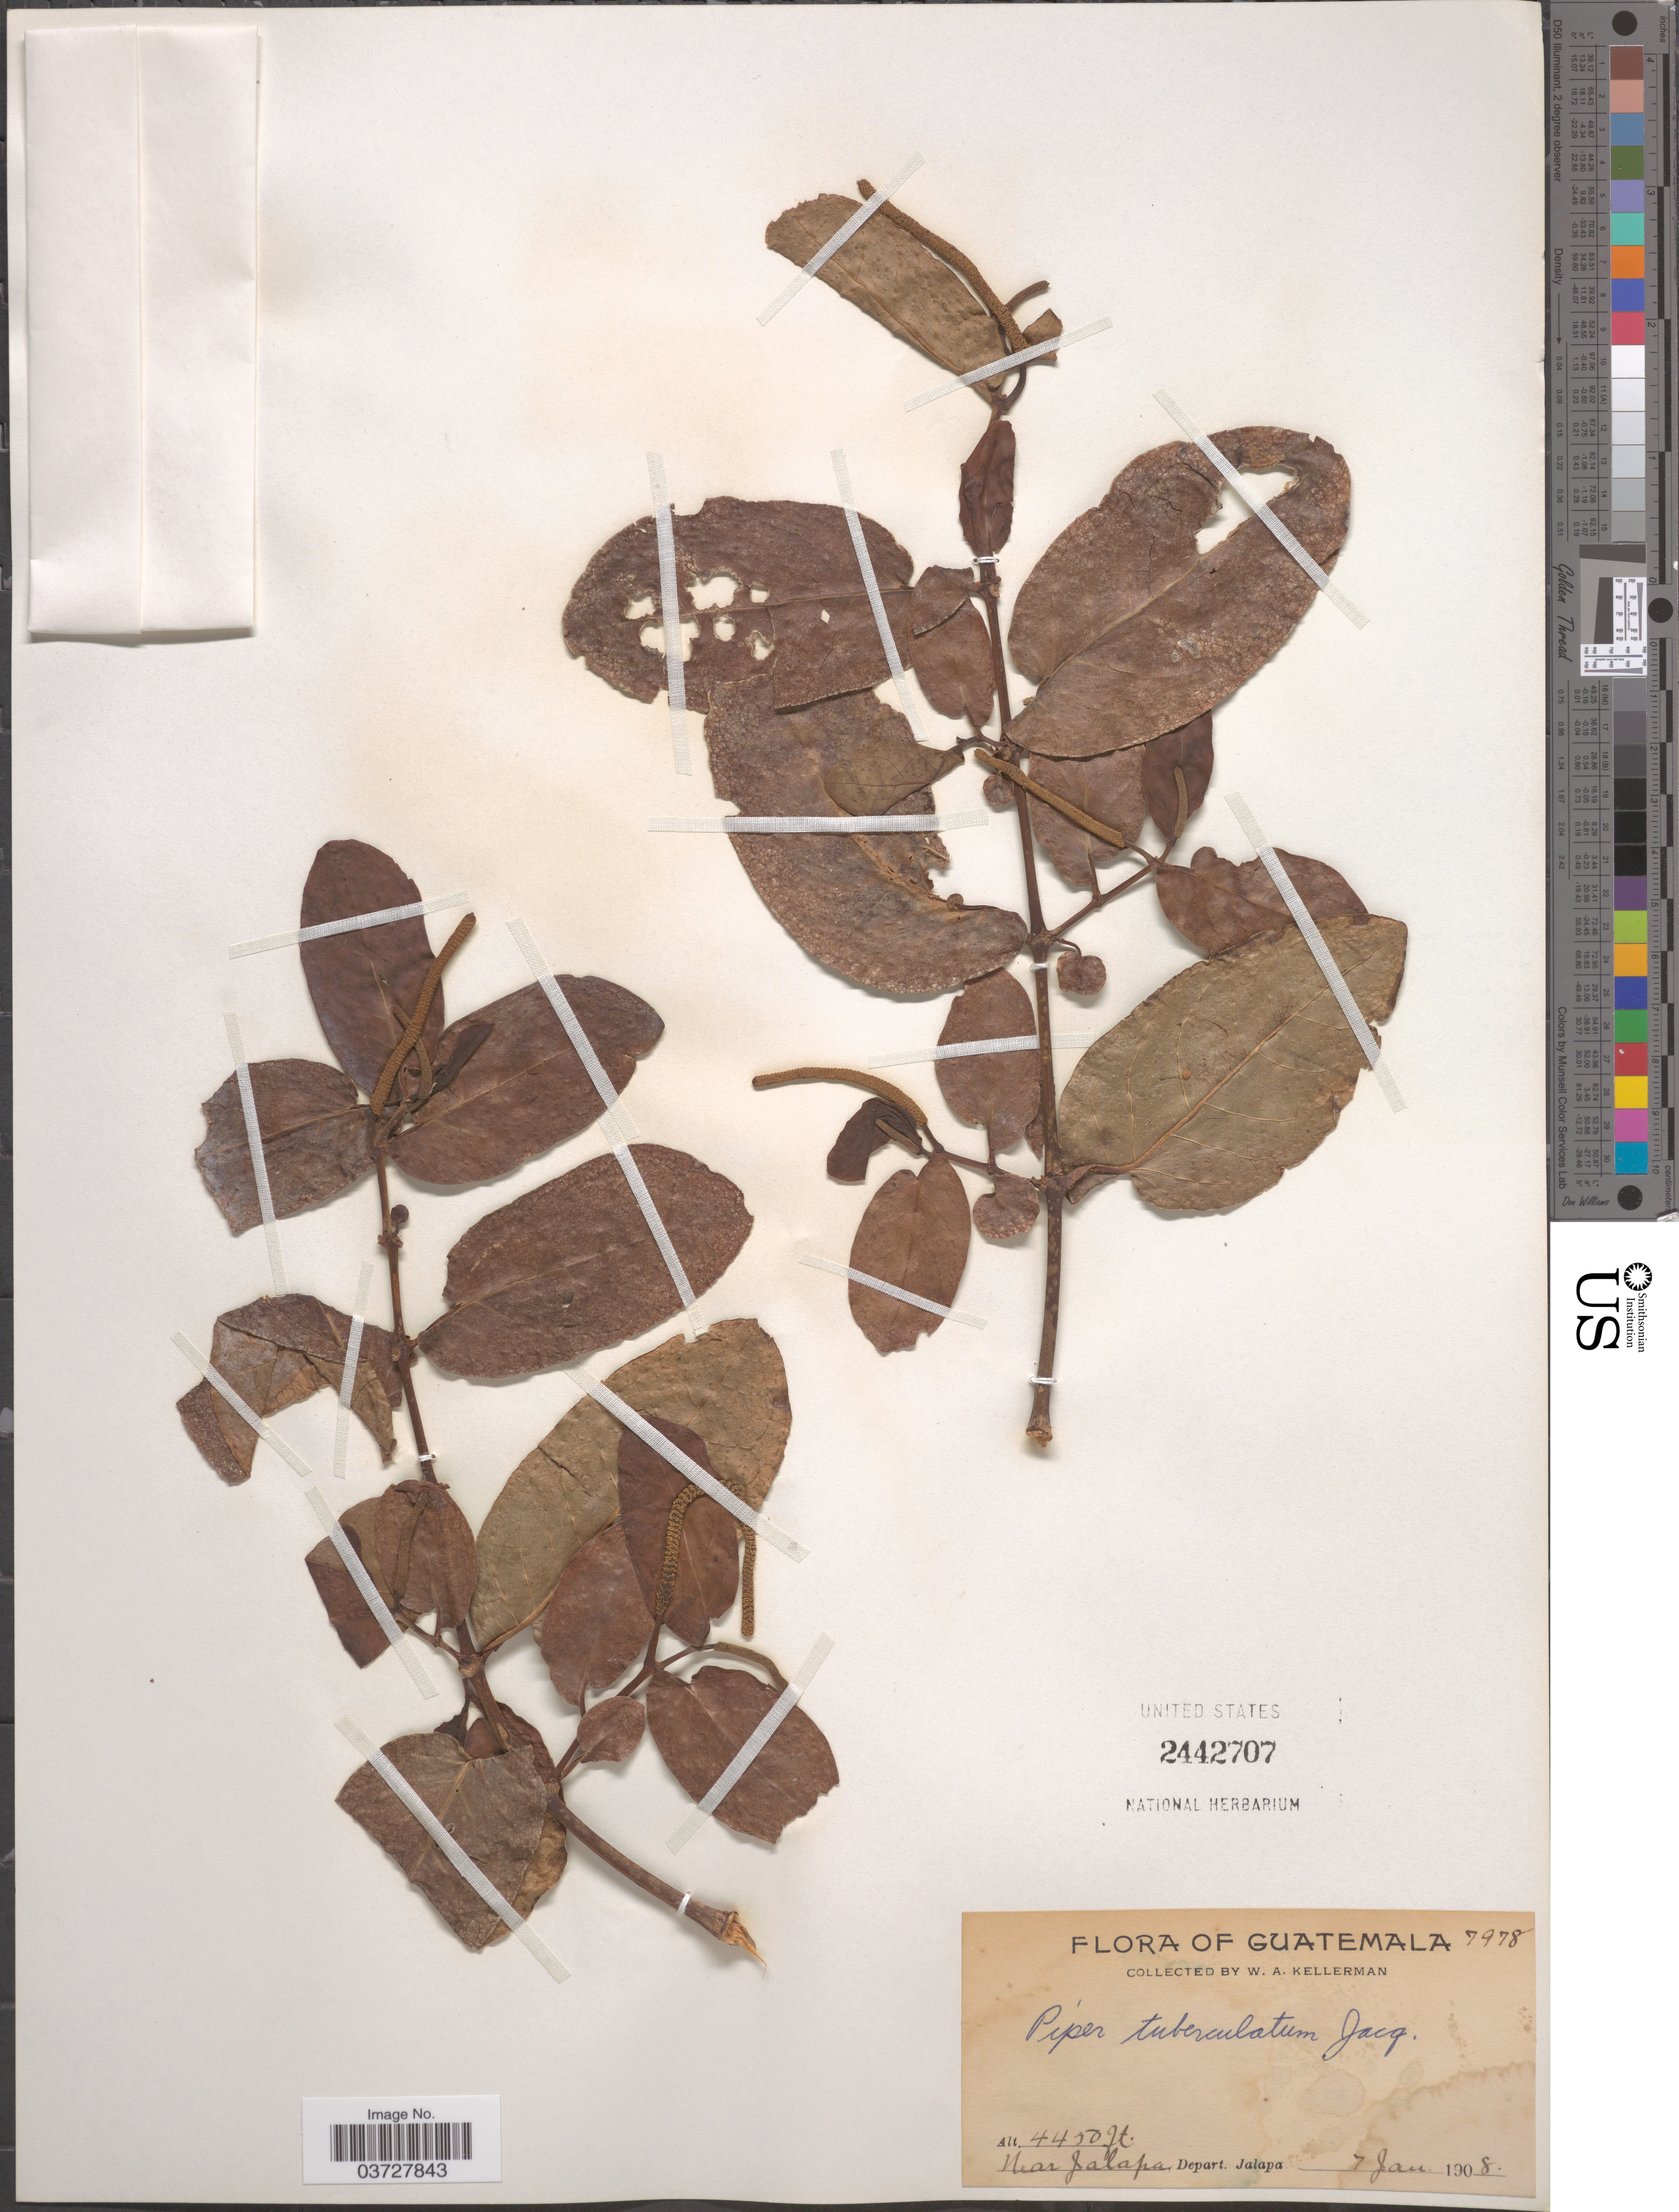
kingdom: Plantae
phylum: Tracheophyta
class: Magnoliopsida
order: Piperales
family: Piperaceae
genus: Piper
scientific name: Piper tuberculatum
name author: Jacq.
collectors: W. Kellerman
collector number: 7978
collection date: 1908-01-07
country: Guatemala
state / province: Jalapa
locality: Near Jalapa. Depart. Jalapa.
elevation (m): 1356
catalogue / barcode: US 2442707